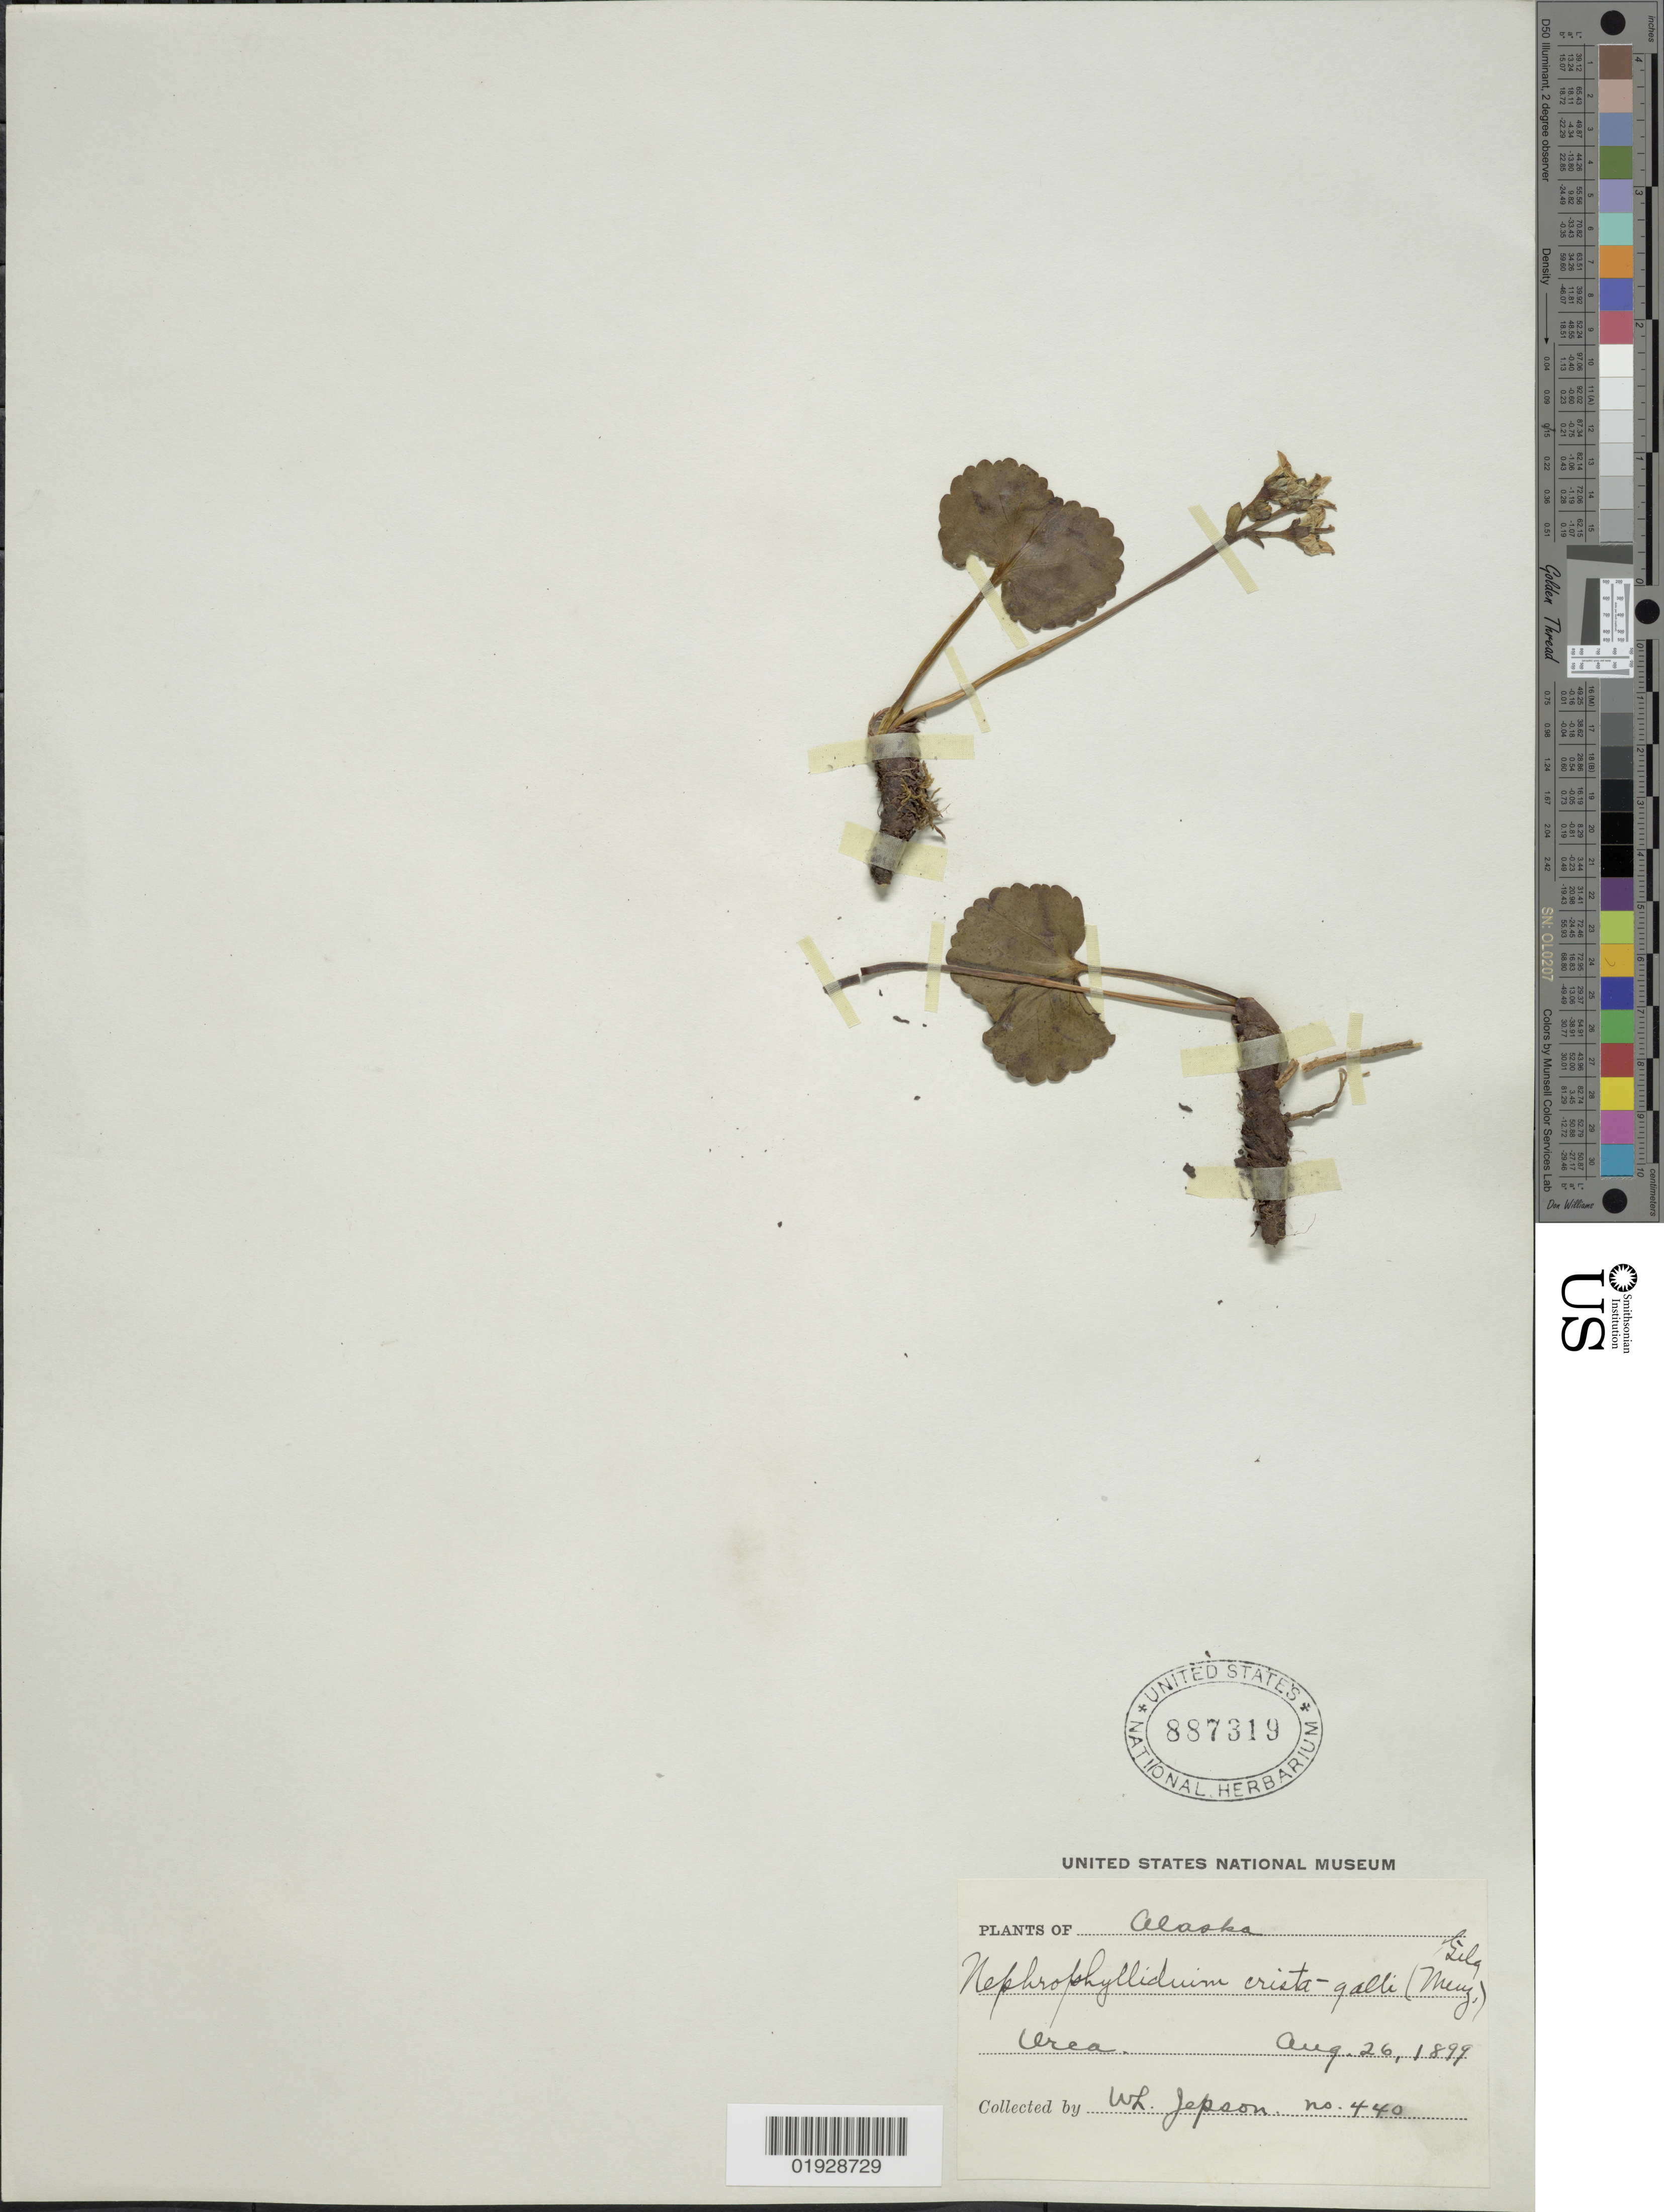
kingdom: Plantae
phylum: Tracheophyta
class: Magnoliopsida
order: Asterales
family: Menyanthaceae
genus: Nephrophyllidium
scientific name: Nephrophyllidium crista-galli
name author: (Menzies ex Hook.) Gilg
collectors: W. L. Jepson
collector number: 440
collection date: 1899-08-26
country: United States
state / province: Alaska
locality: Orca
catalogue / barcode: US 887319